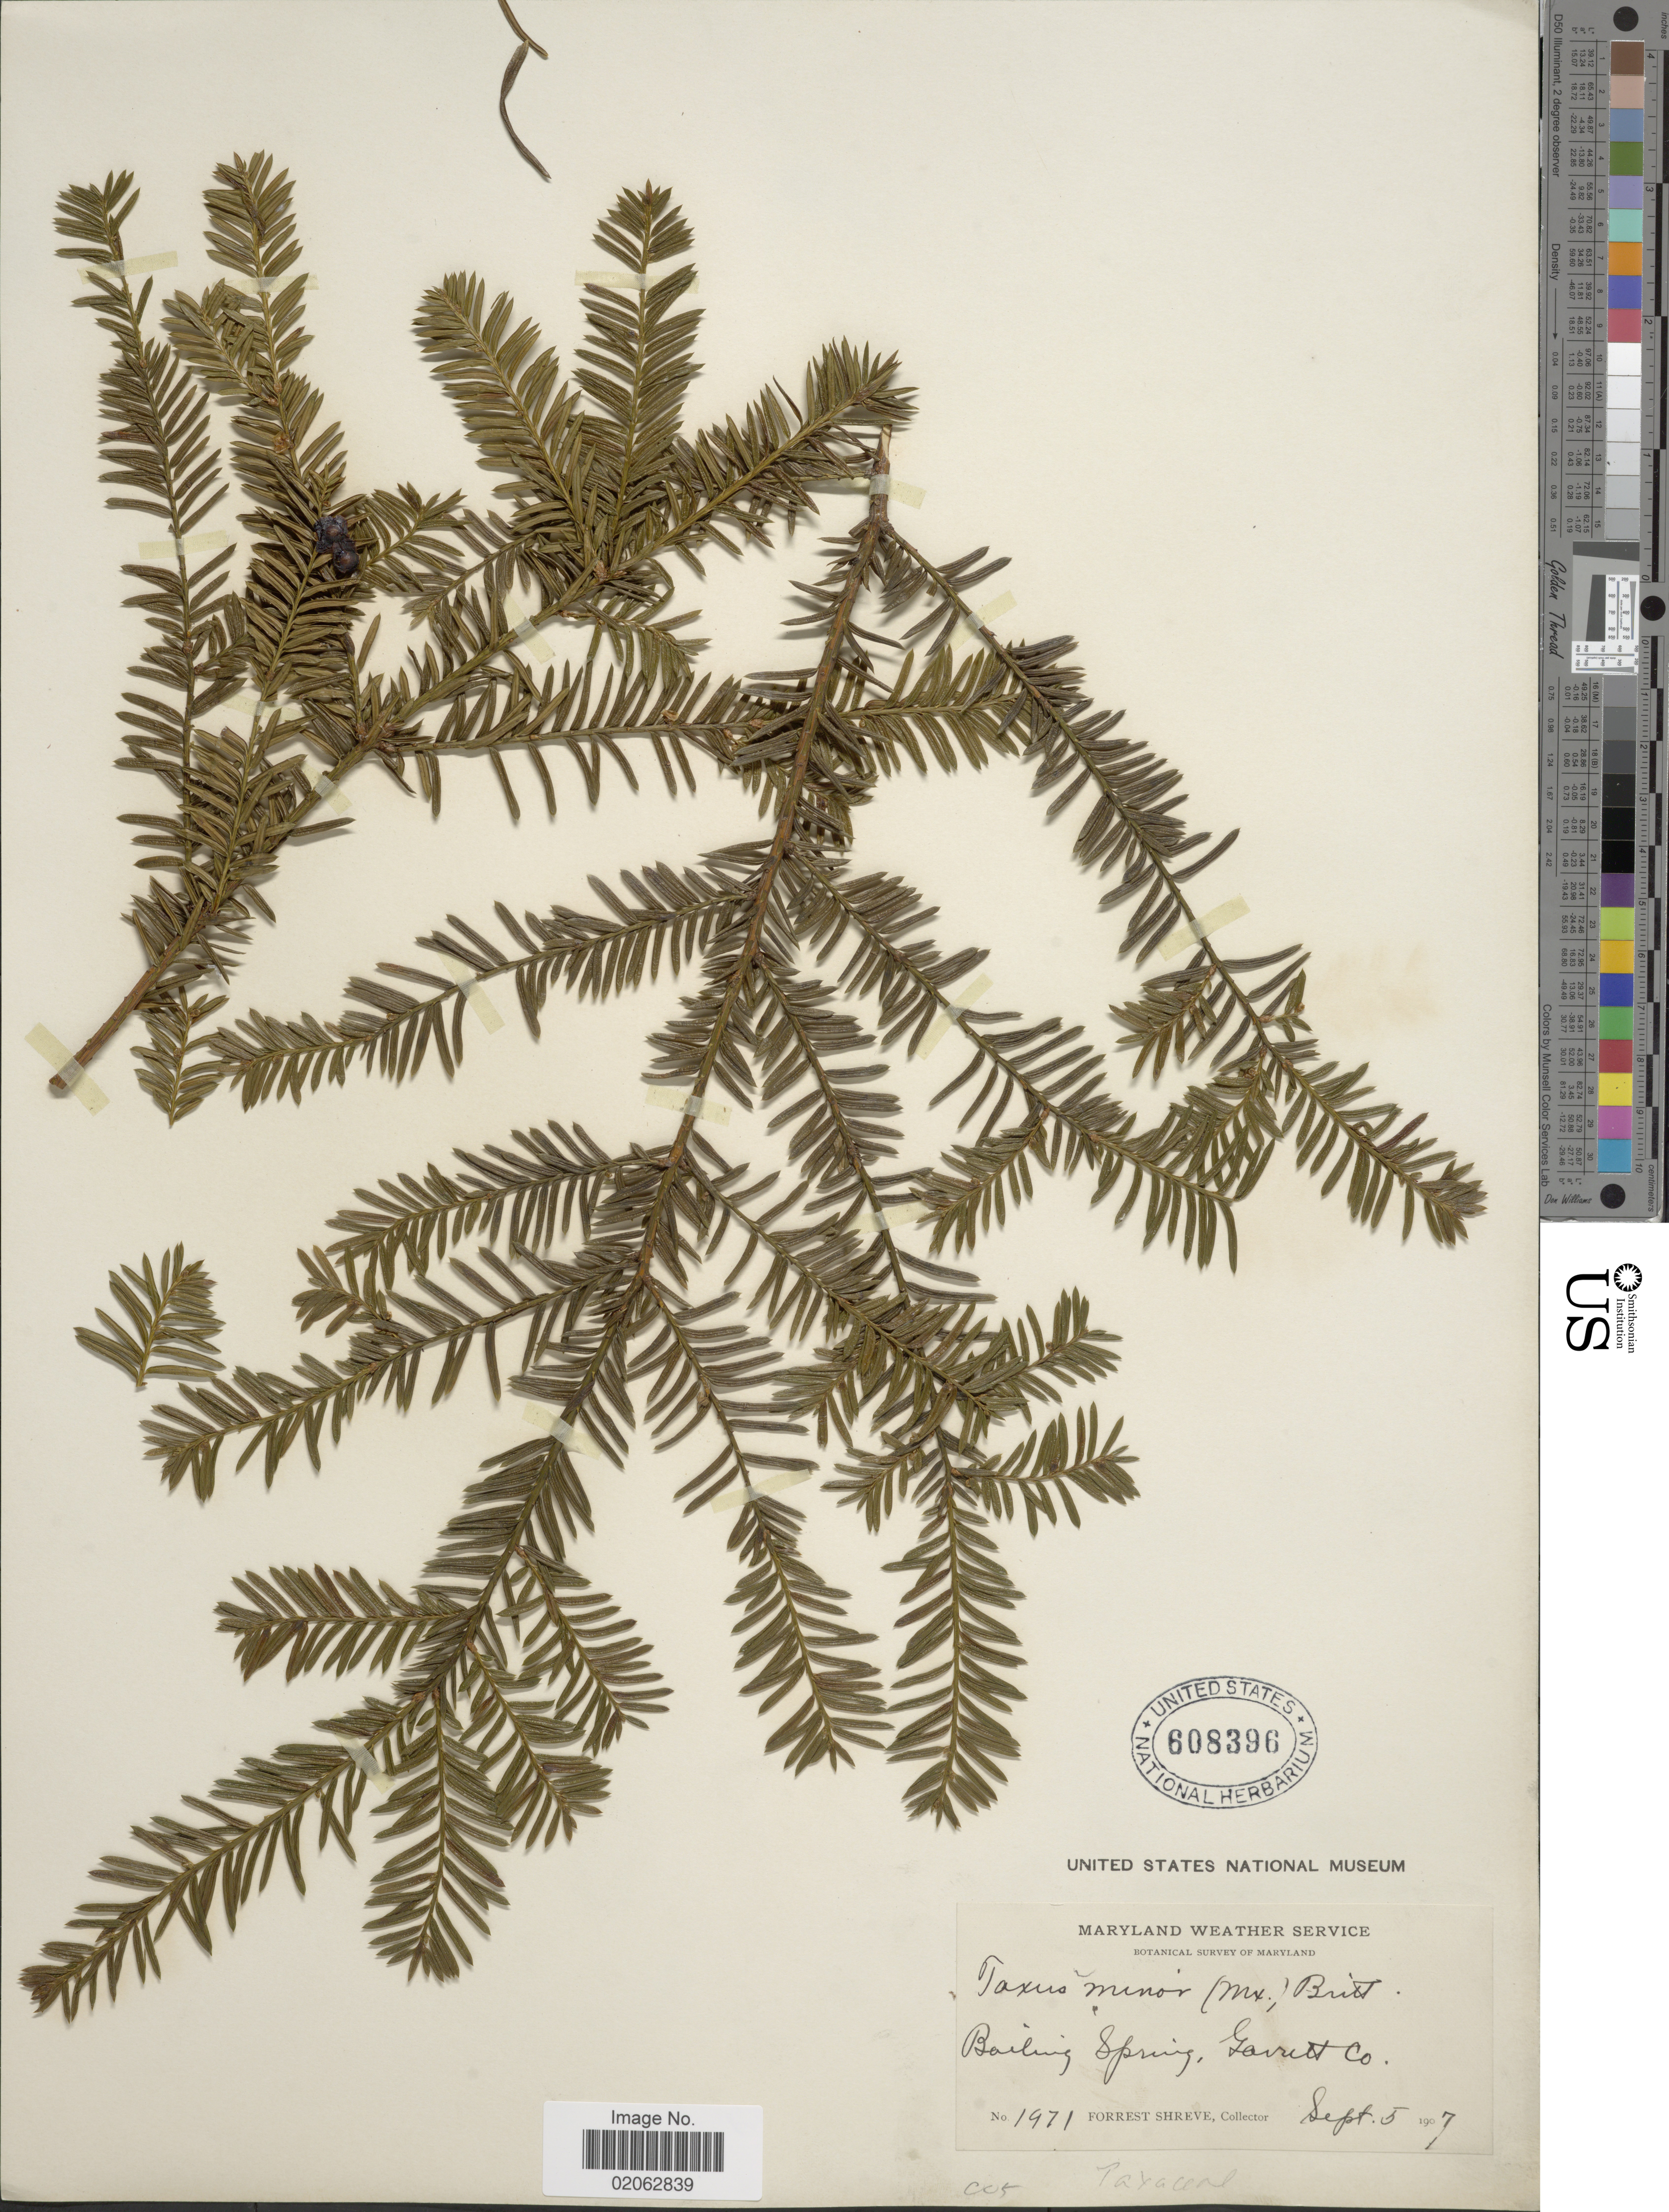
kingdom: Plantae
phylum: Tracheophyta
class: Pinopsida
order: Pinales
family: Taxaceae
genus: Taxus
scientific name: Taxus minor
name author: (Michx.) Britton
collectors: F. Shreve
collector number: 1971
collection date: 1907-09-05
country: United States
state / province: Maryland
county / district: Garrett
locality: Maryland Weather Service, Bailing Spring, Garrett Co.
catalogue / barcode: US 608396